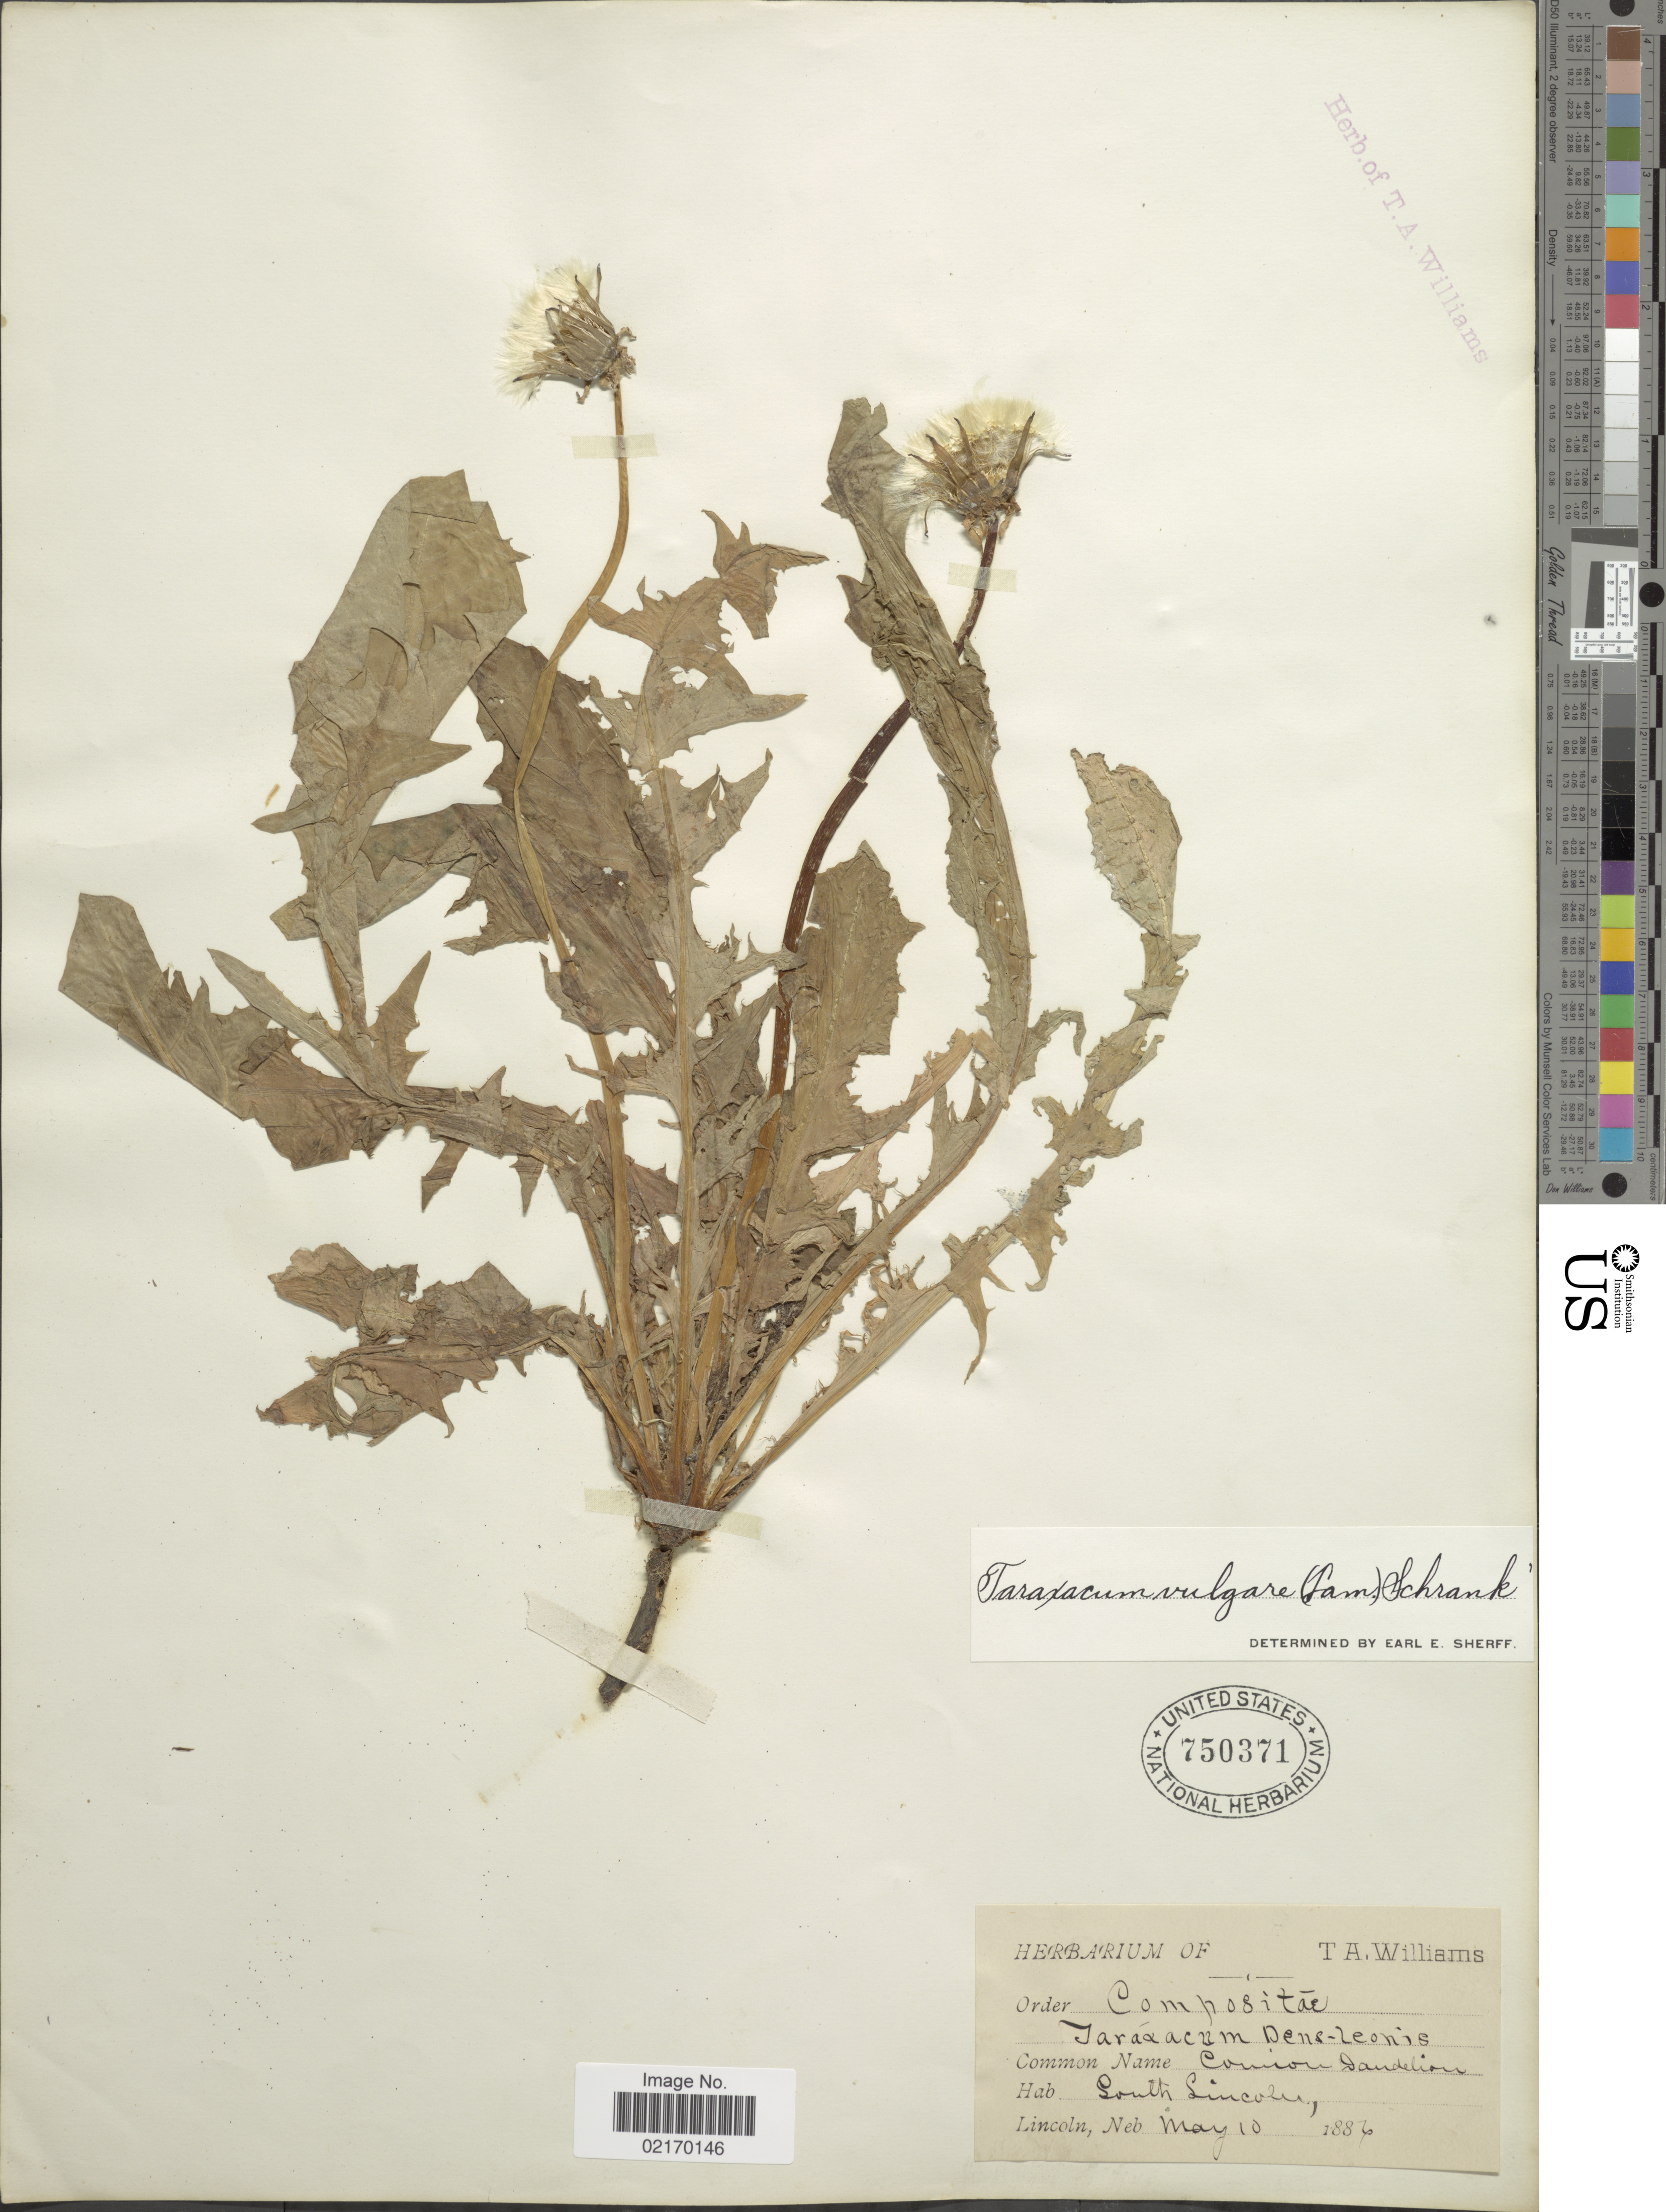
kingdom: Plantae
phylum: Tracheophyta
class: Magnoliopsida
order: Asterales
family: Asteraceae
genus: Taraxacum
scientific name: Taraxacum officinale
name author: G.H. Weber ex F.H. Wigg.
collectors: ex herb. Thos. A. Williams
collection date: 1886-05-10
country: United States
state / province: Nebraska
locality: South Lincoln, Lincoln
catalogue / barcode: US 750371